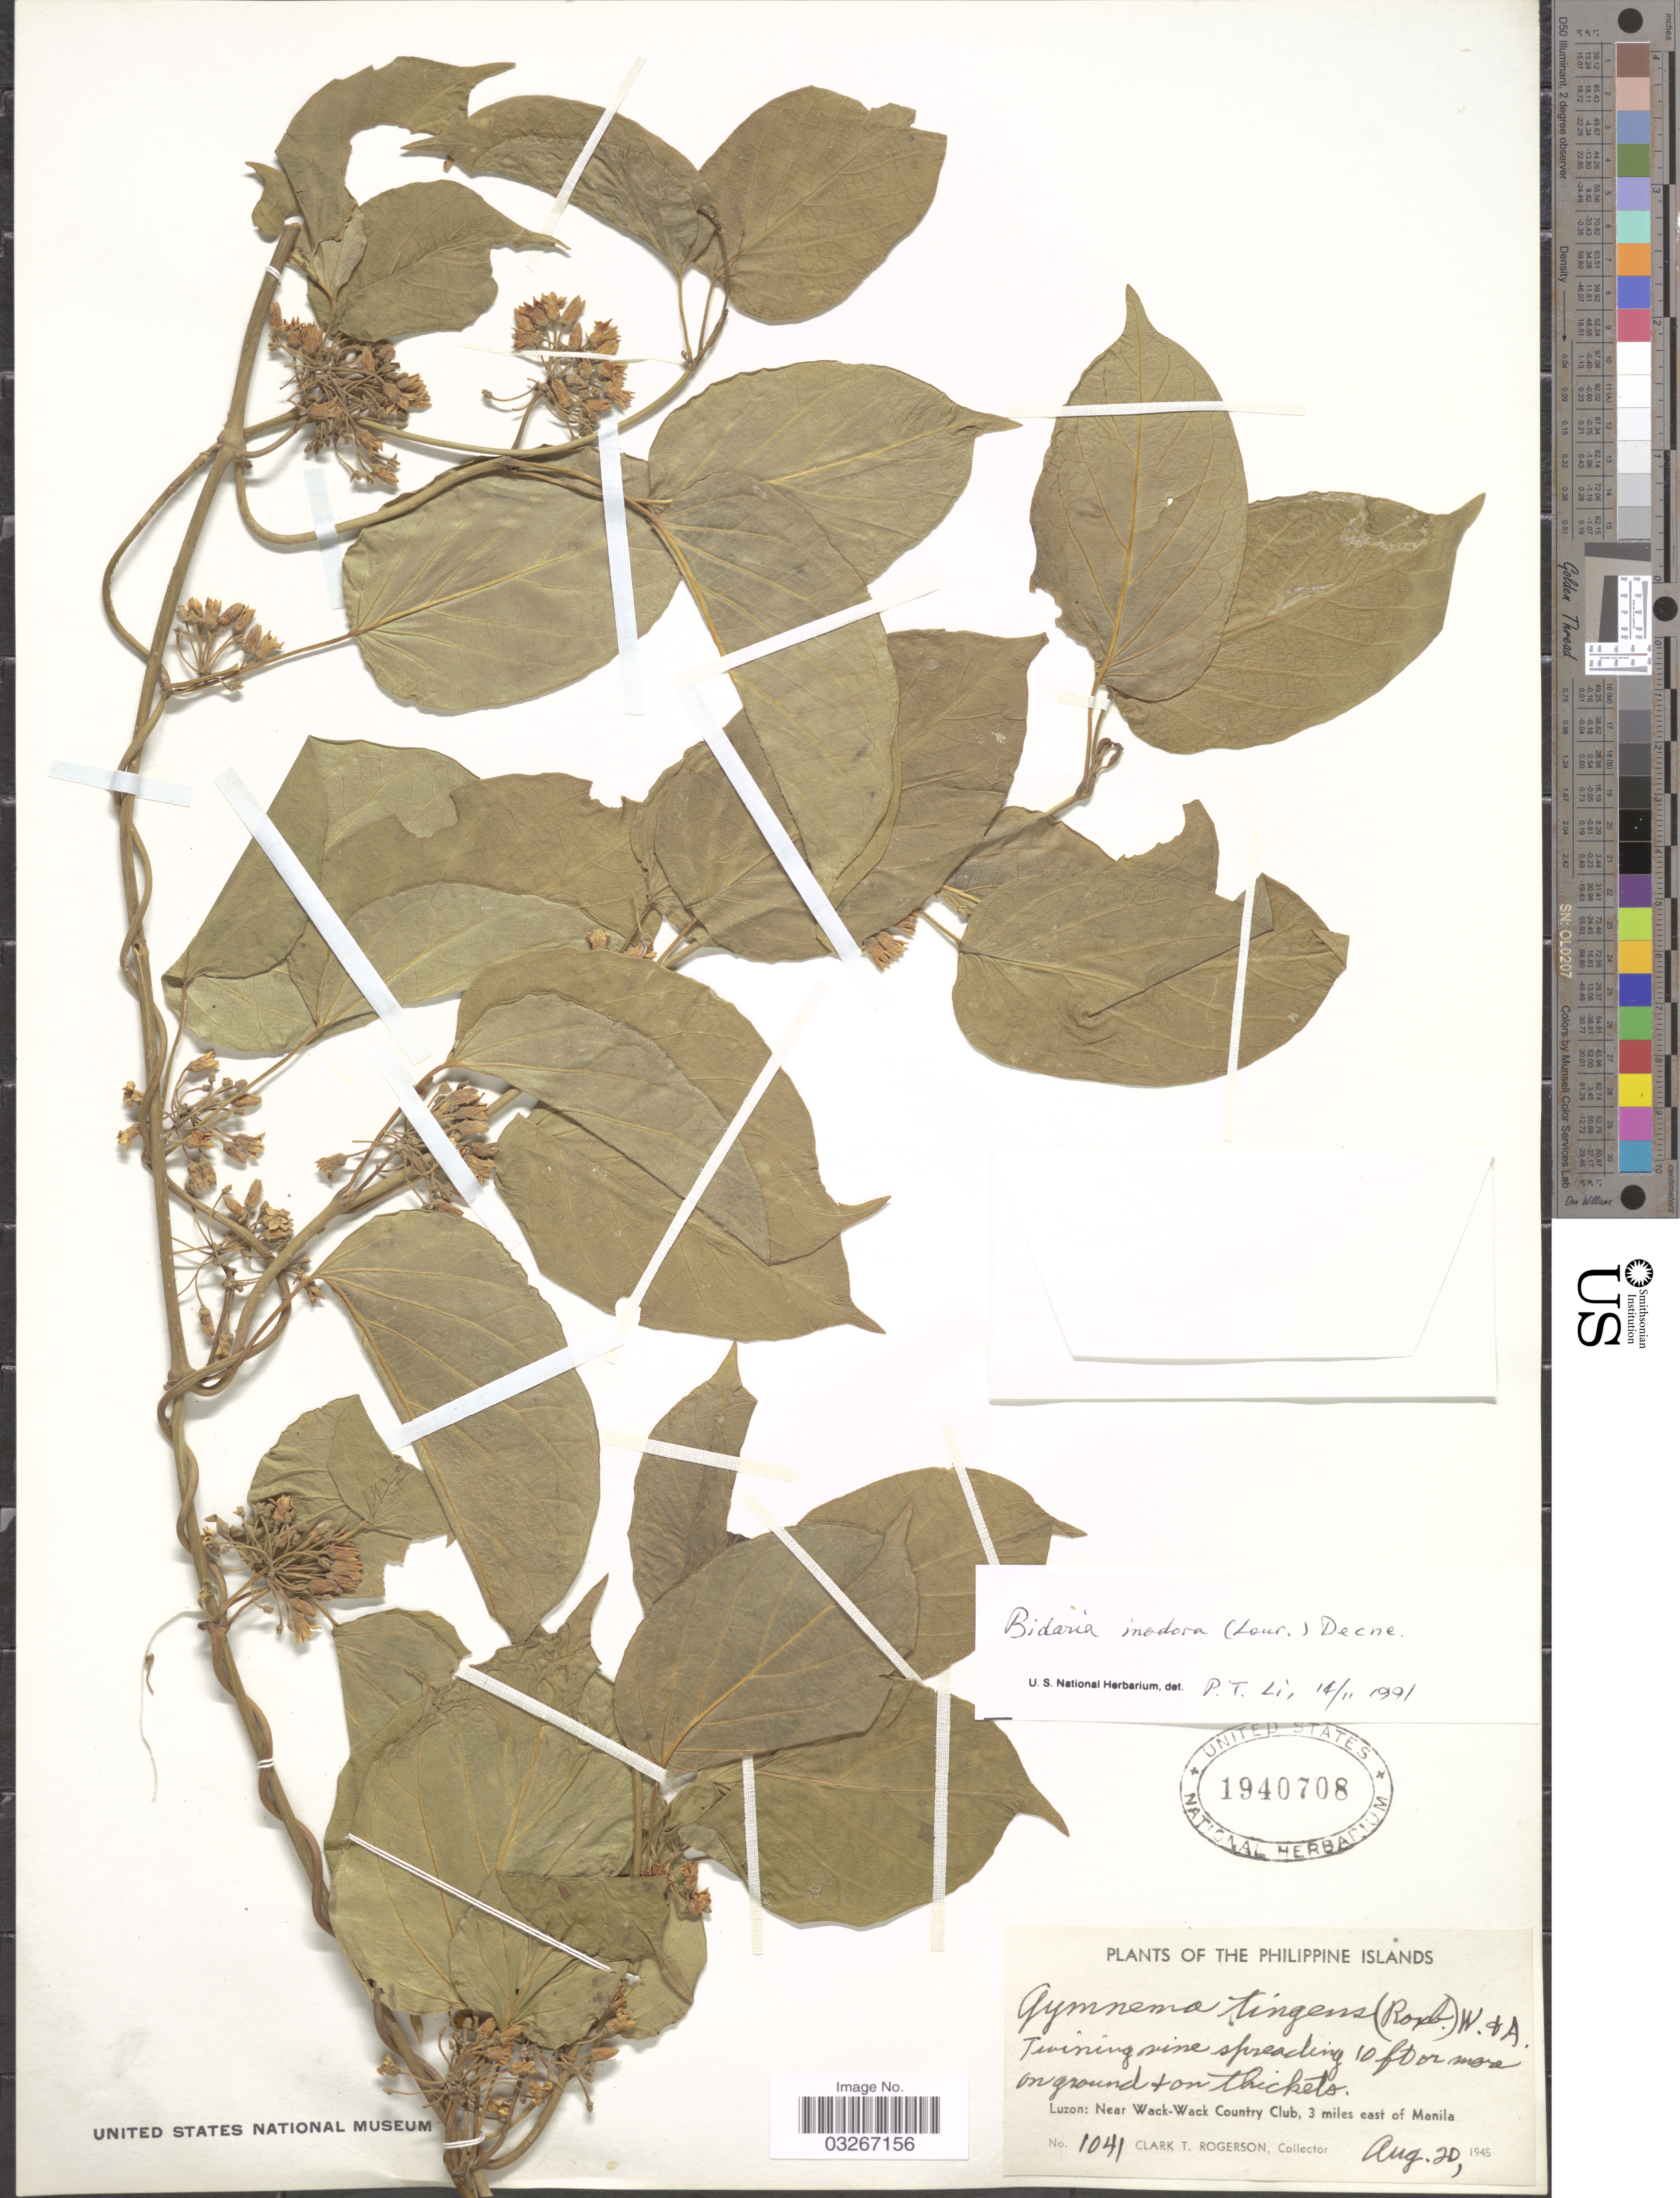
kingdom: Plantae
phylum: Tracheophyta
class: Magnoliopsida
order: Gentianales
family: Apocynaceae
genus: Gymnema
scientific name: Gymnema tingens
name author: (Roxb.) Wight & Arn.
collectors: C. Rogerson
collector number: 1041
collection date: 1945-08-20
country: Philippines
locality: Luzon: Near Wack-Wack Country Club, 3 miles east of Manila.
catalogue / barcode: US 1940708